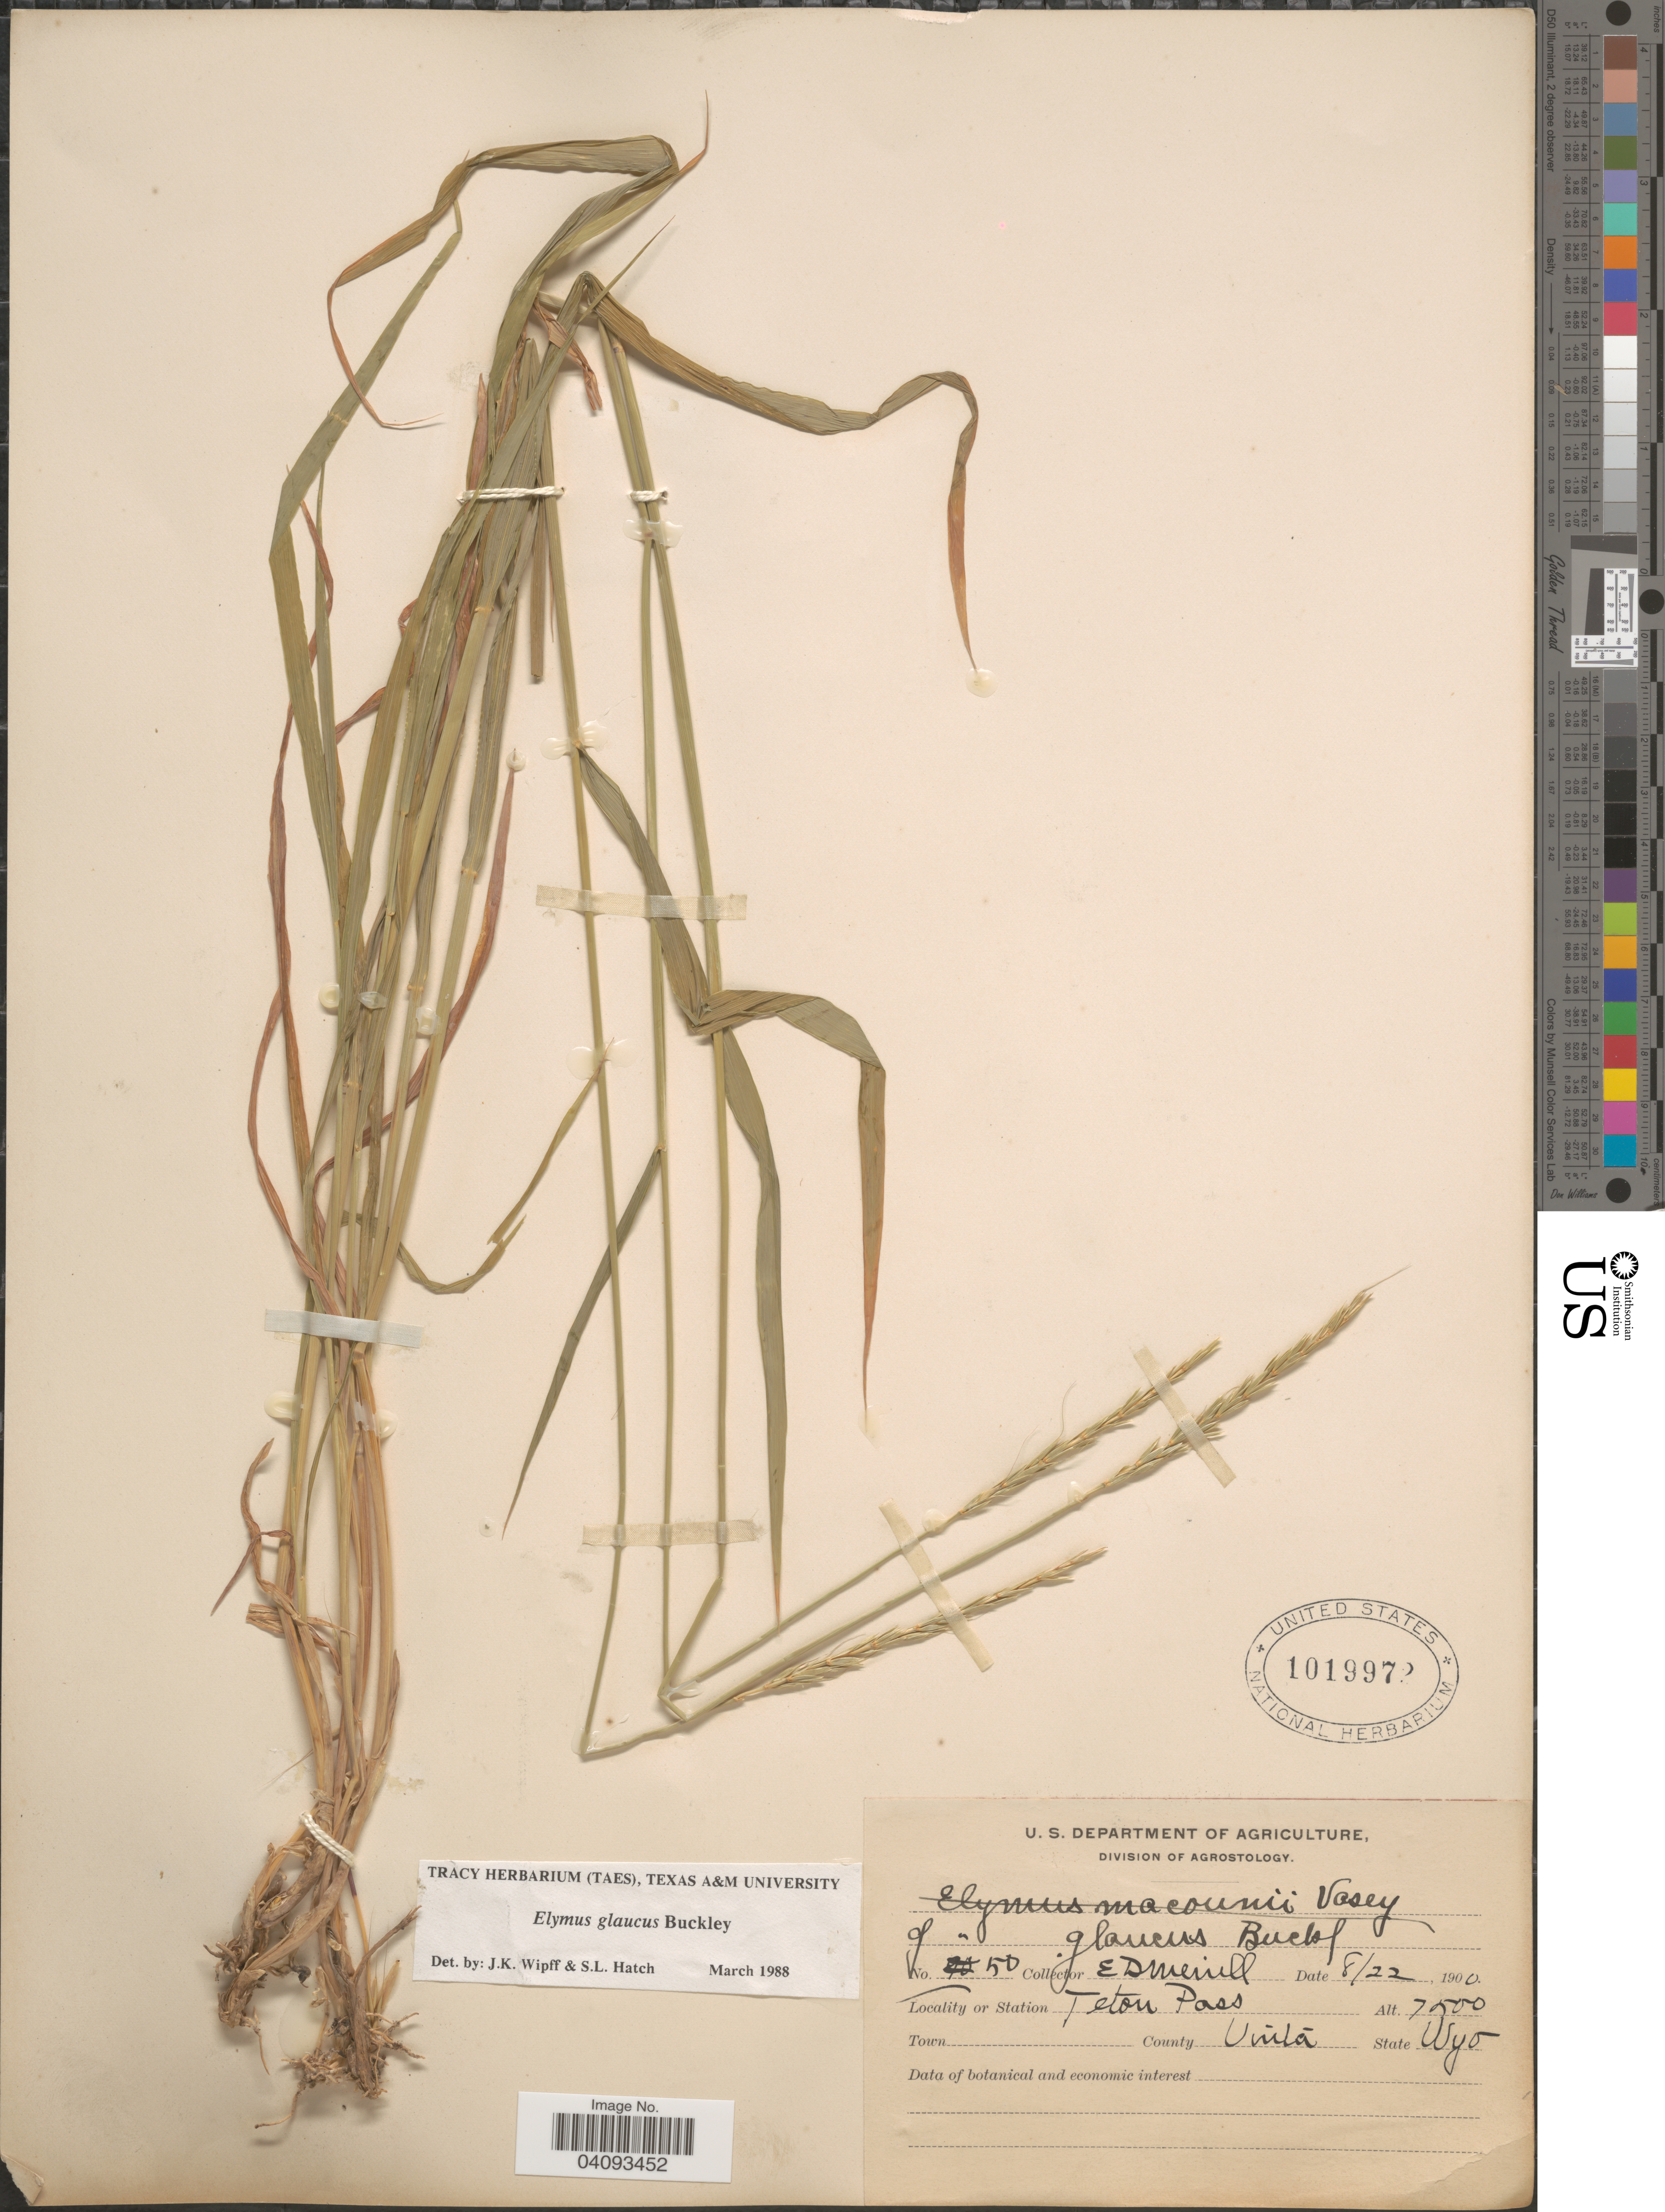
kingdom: Plantae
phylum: Tracheophyta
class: Liliopsida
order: Poales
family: Poaceae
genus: Elymus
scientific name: Elymus glaucus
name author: Buckley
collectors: E. D. Merrill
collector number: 50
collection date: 1900-08-22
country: United States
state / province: Wyoming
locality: Teton Pass. County Uinta.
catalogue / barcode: US 1019972